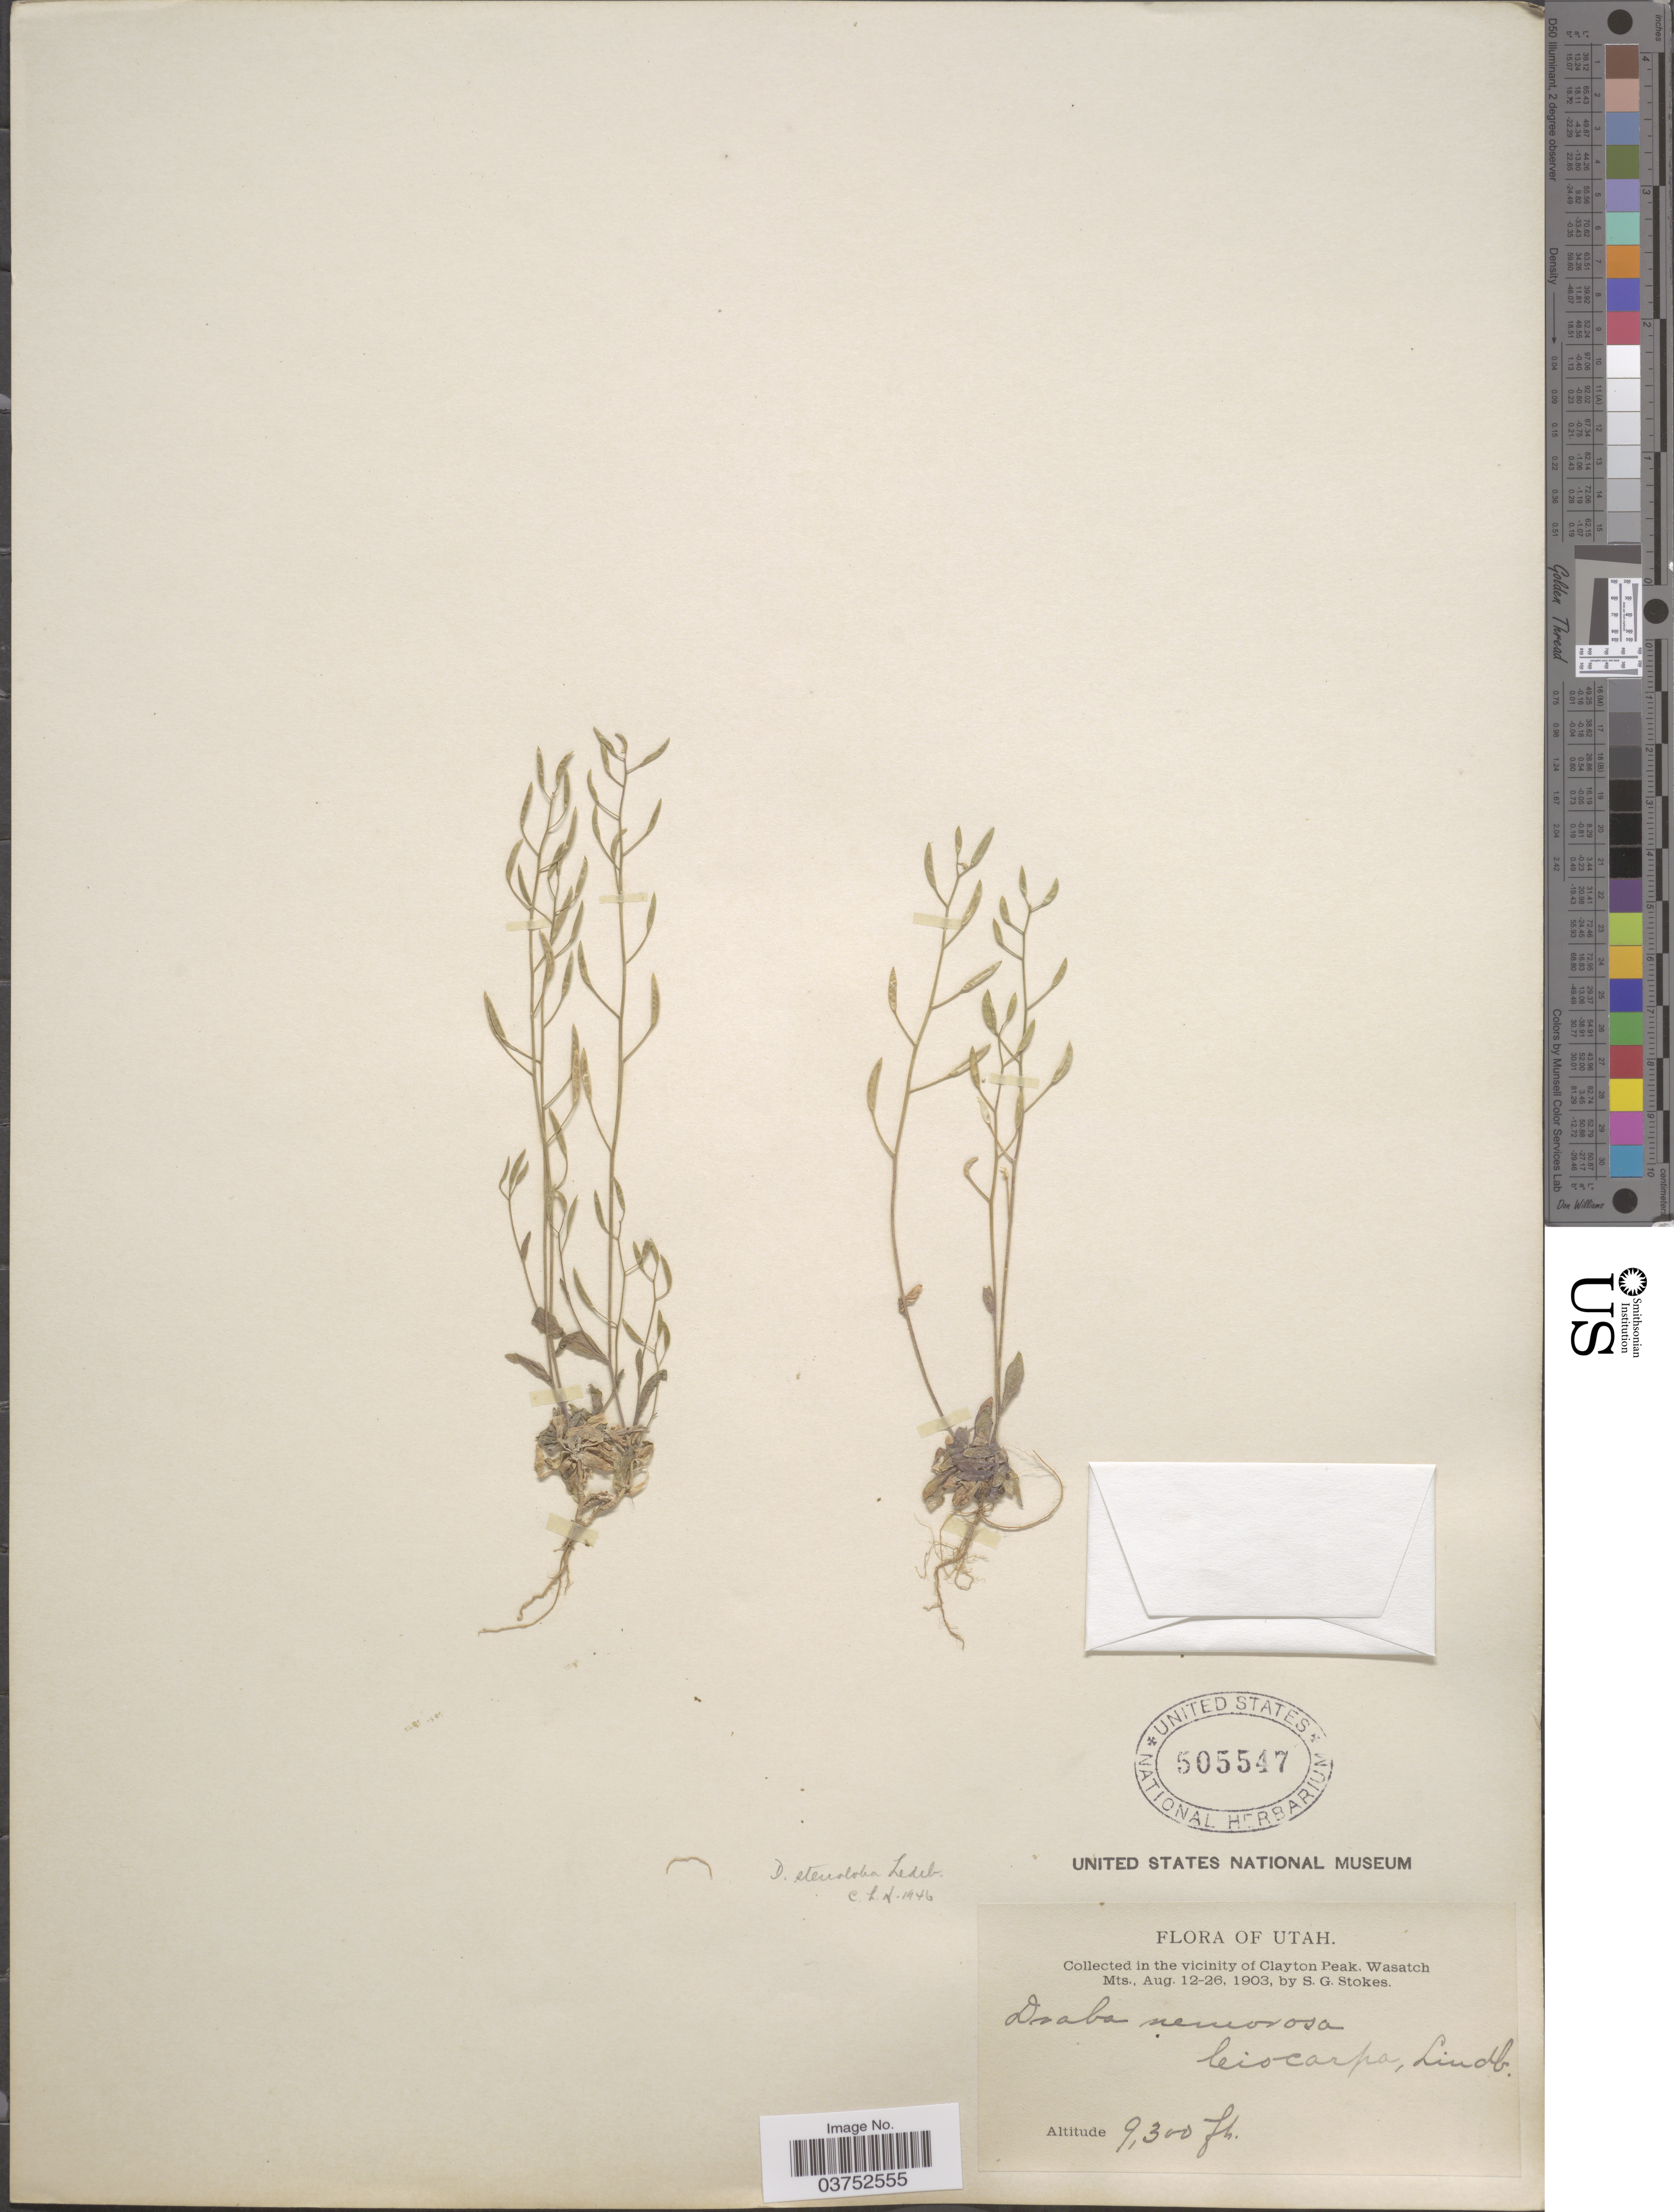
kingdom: Plantae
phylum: Tracheophyta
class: Magnoliopsida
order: Brassicales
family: Brassicaceae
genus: Draba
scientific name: Draba stenoloba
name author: Ledeb.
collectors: S. G. Stokes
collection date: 1903-08-12/1903-08-26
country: United States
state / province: Utah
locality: In the vicinity of Clayton Peak, Wasatch Mts.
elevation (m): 2835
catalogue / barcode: US 505547